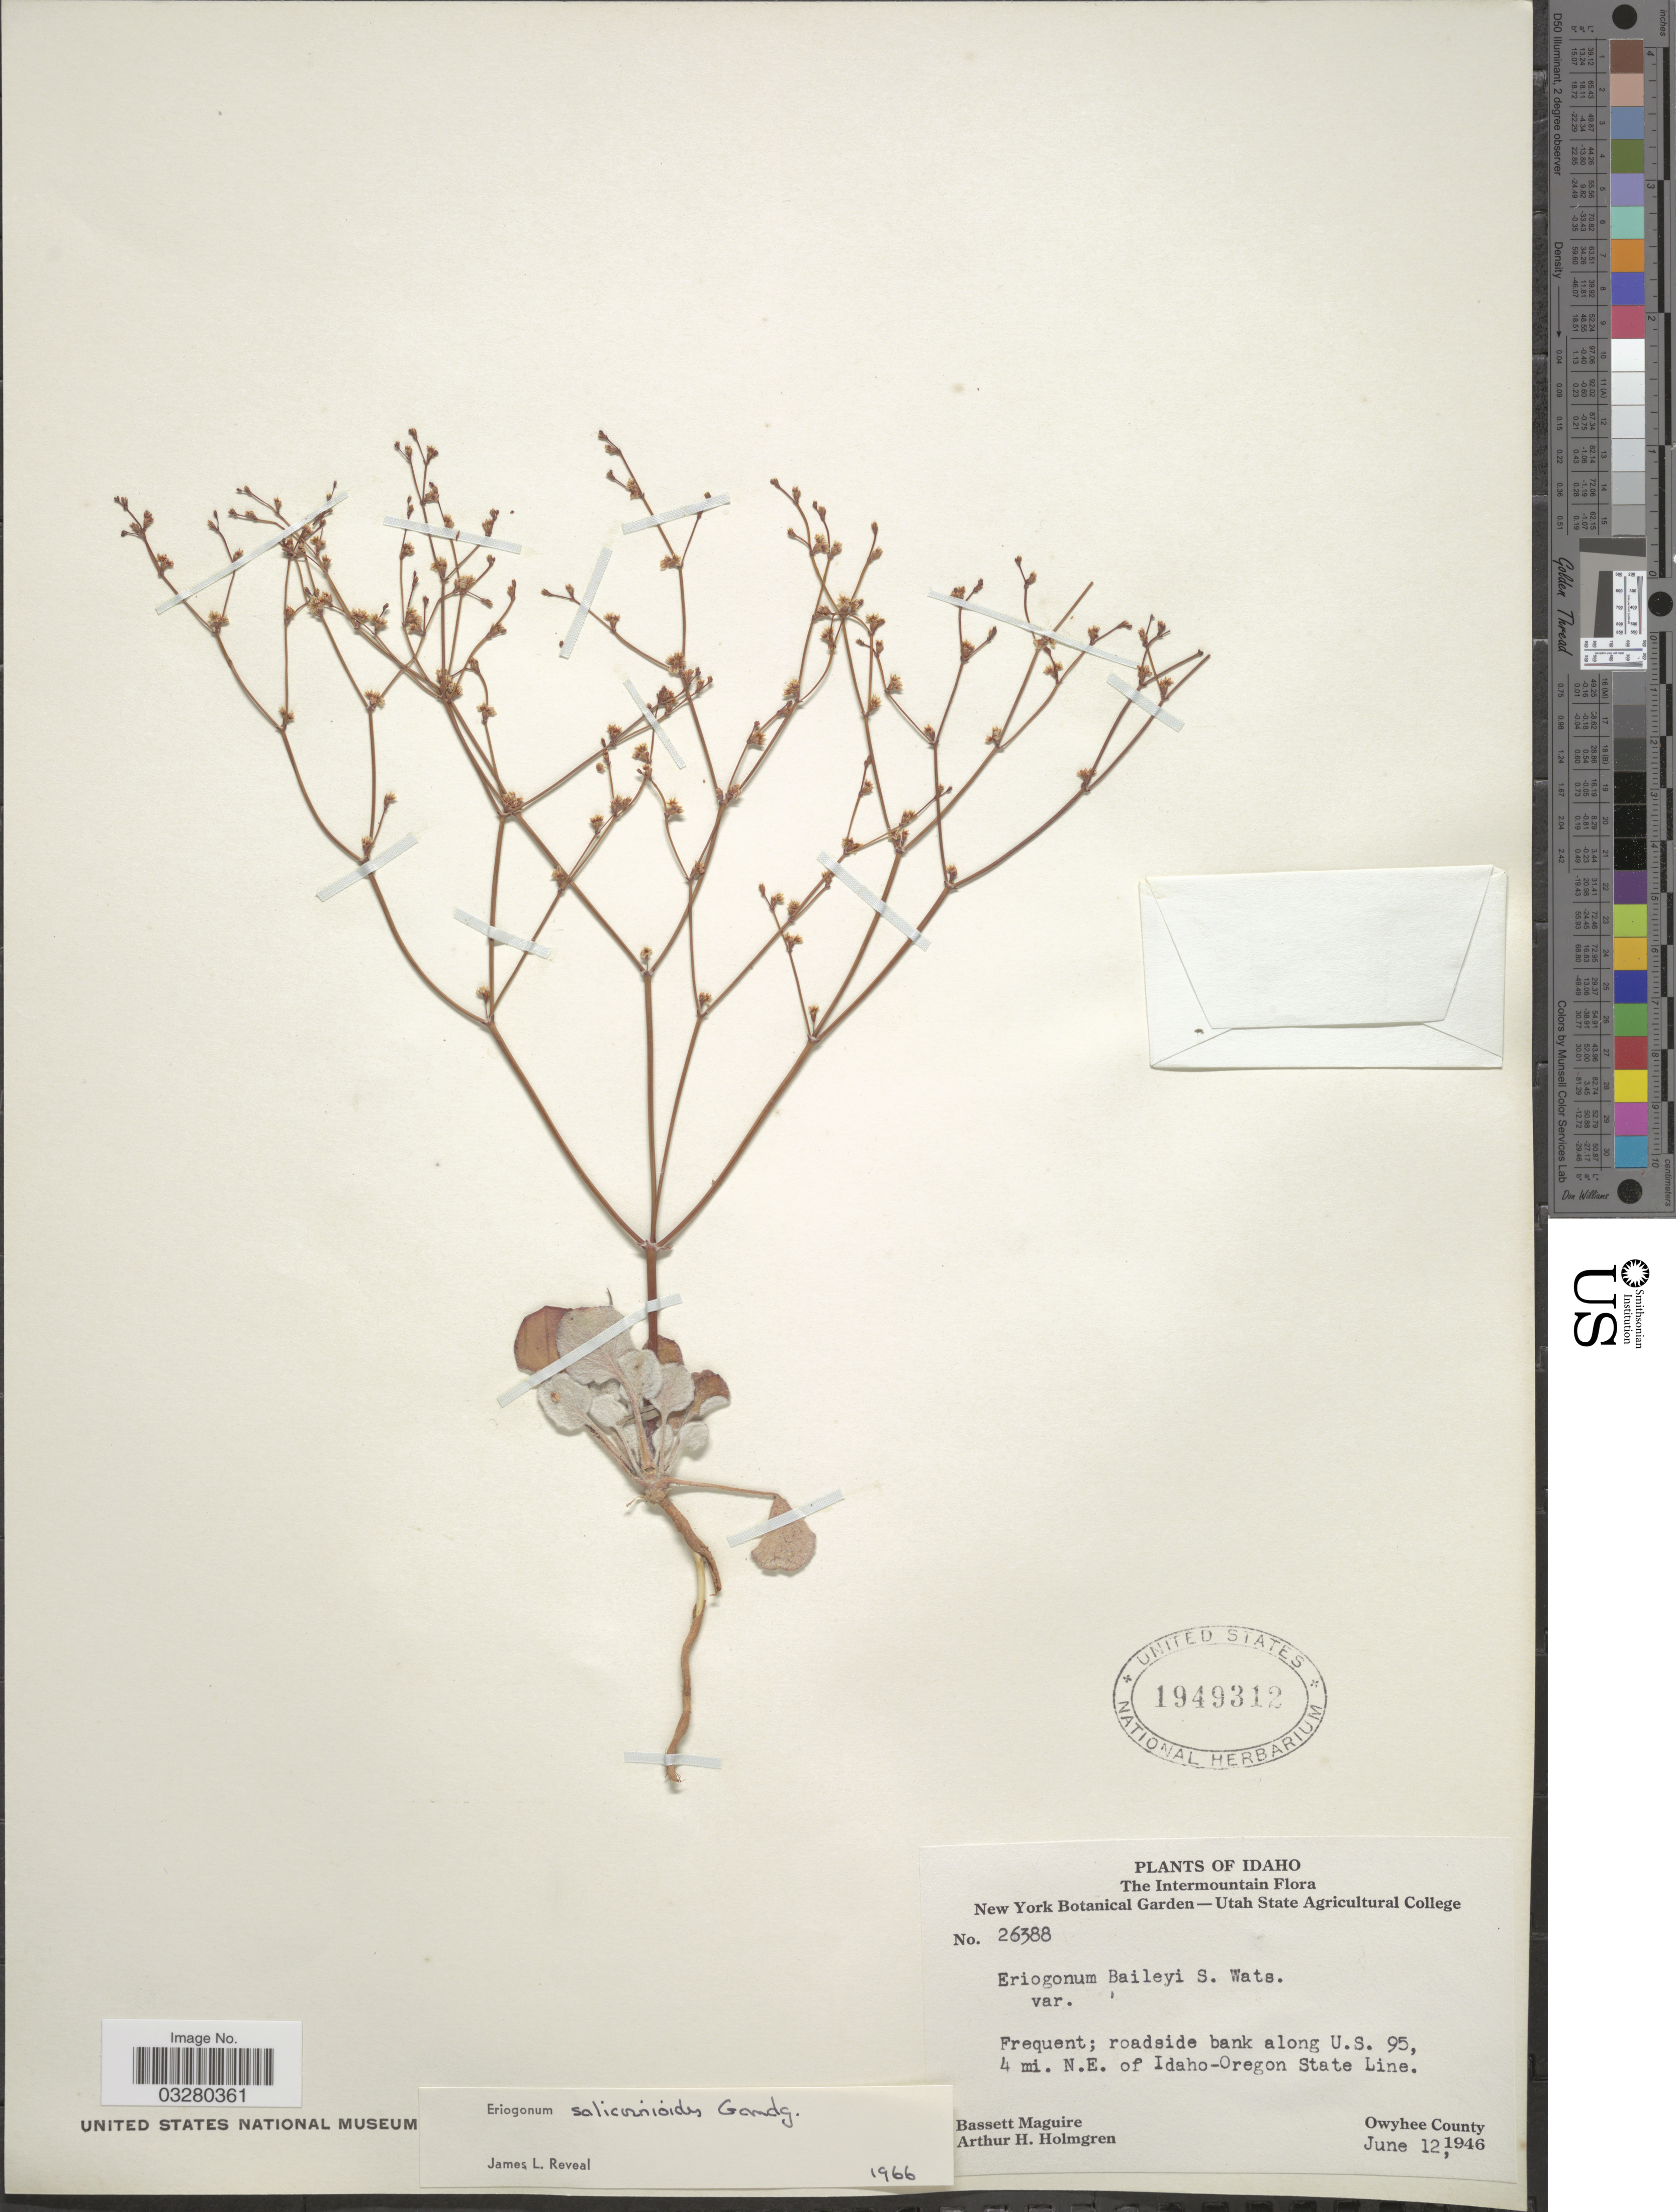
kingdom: Plantae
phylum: Tracheophyta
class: Magnoliopsida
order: Caryophyllales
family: Polygonaceae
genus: Eriogonum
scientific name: Eriogonum salicornioides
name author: Gand.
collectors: B. Maguire & A. H. Holmgren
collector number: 26388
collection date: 1946-06-12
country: United States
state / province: Idaho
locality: The Intermountain. Roadside bank along U.S. 95, 4 mi. N.E. of Idaho-Oregon State Line. Owyhee County.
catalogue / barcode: US 1949312